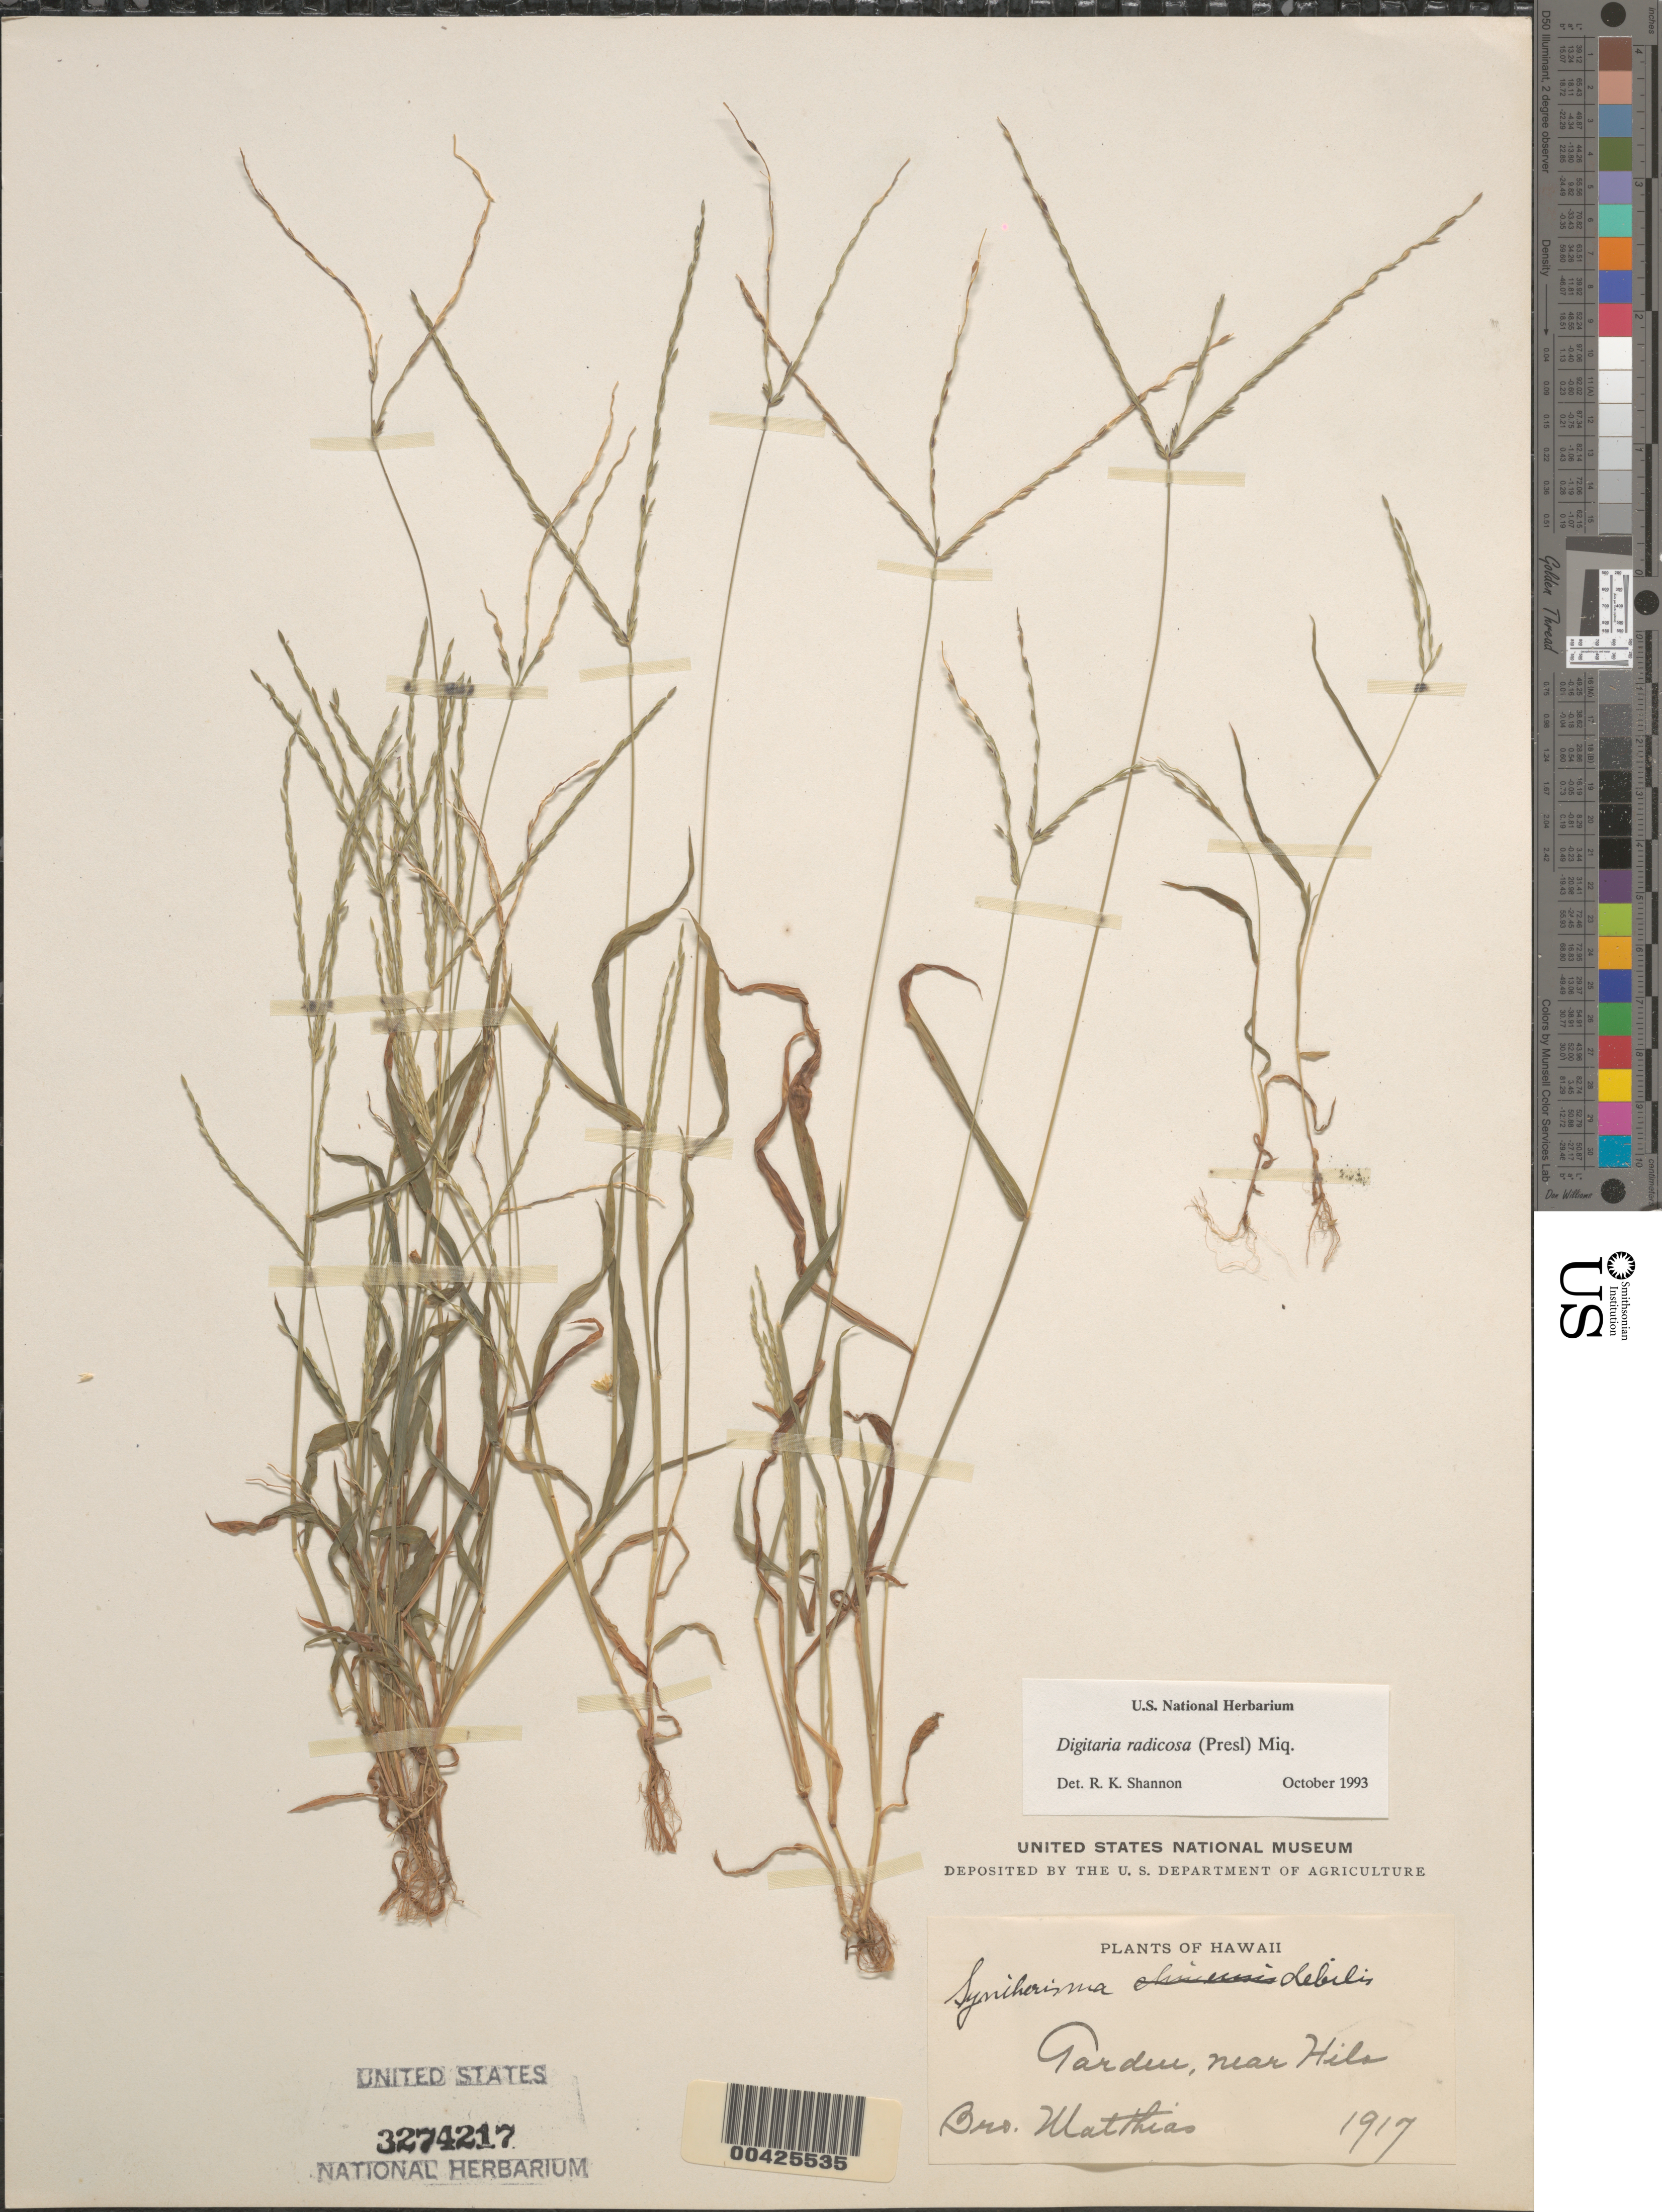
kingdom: Plantae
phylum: Tracheophyta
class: Liliopsida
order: Poales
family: Poaceae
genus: Digitaria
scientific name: Digitaria radicosa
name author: (J. Presl) Miq.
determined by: Shannon, R. K., (UNITED STATES)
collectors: B. Matthias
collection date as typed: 1917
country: United States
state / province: Hawaii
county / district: Hawaii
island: Hawaii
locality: Near Hilo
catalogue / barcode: US 3274217